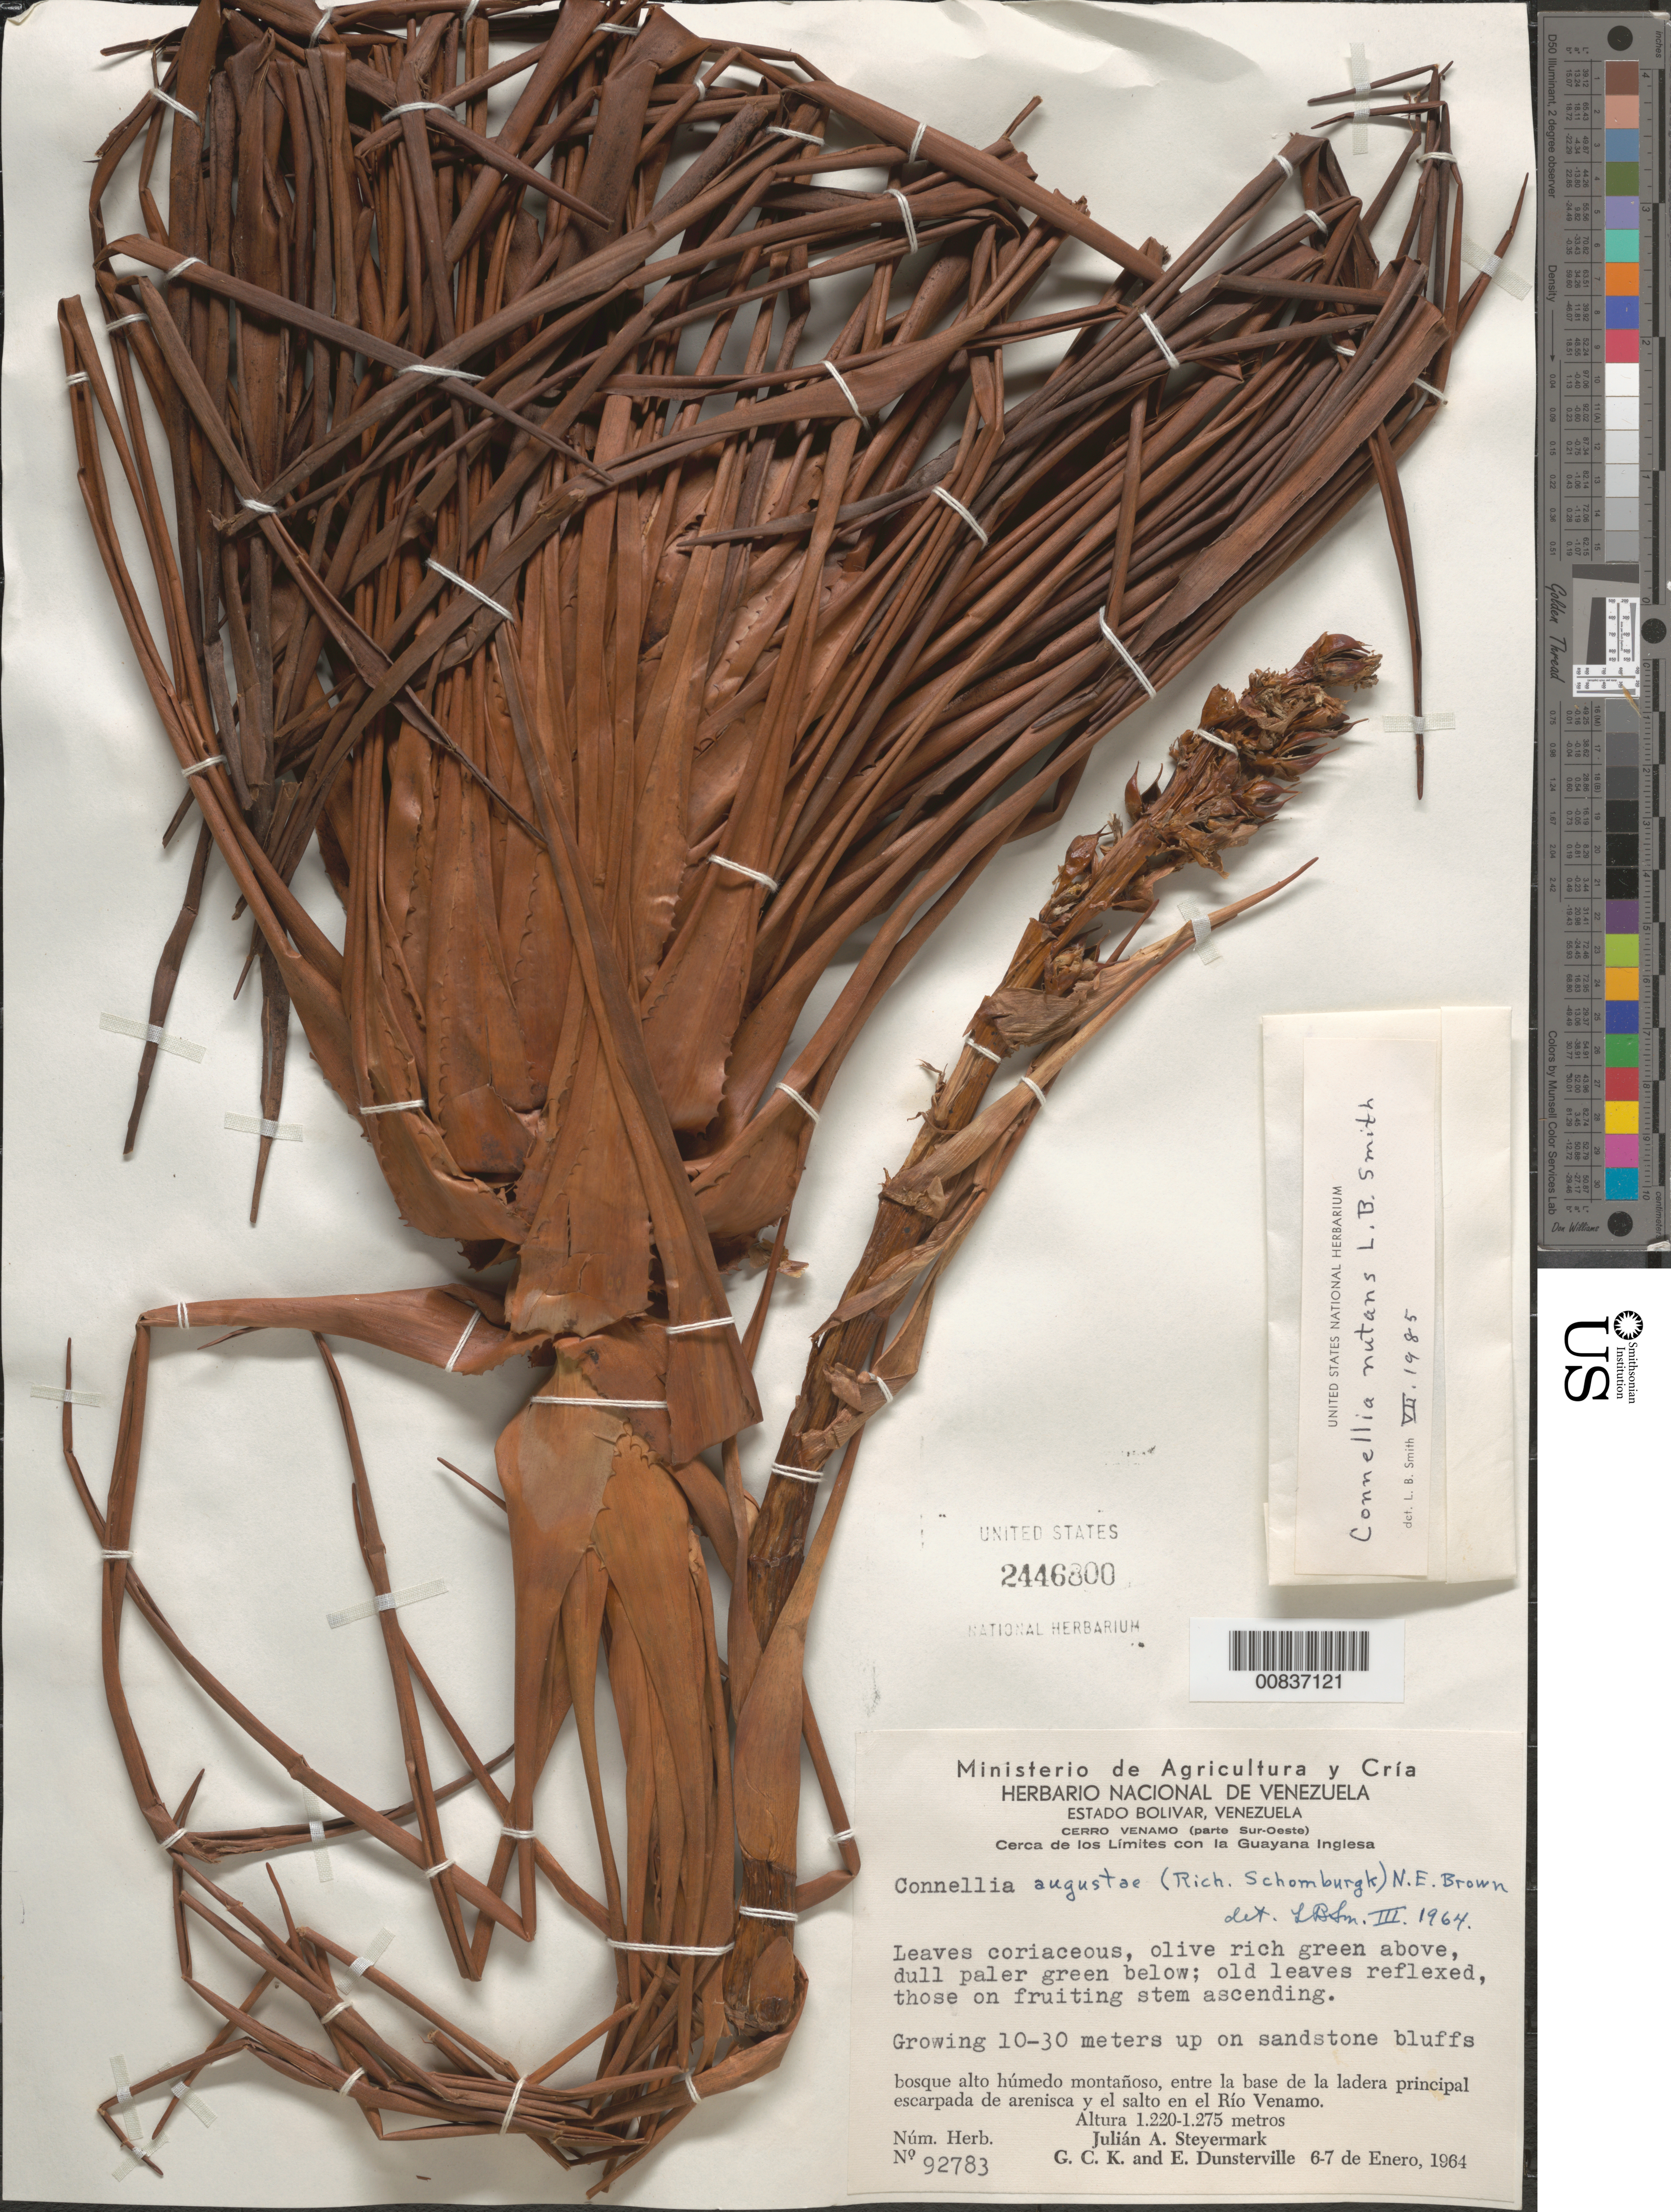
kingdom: Plantae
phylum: Tracheophyta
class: Liliopsida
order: Poales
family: Bromeliaceae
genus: Connellia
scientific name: Connellia nutans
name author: L.B. Sm.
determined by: Smith, Lyman B., (US), NMNH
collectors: J. Steyermark, G. C. K. Dunsterville & E. Dunsterville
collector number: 92783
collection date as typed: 6-Jan-64 to 7-Jan-64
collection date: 1964-01-06/1964-01-07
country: Venezuela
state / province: Bolívar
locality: Cerro Venamo (parte Sur-Oeste), Río Venamo, cerca de los limites con la Guayana Inglesa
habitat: High, wet montane forest, entre la base de la ladera principal escarpada de arenisca y el salto; on sandstone bluffs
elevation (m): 1220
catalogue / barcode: US 2446800